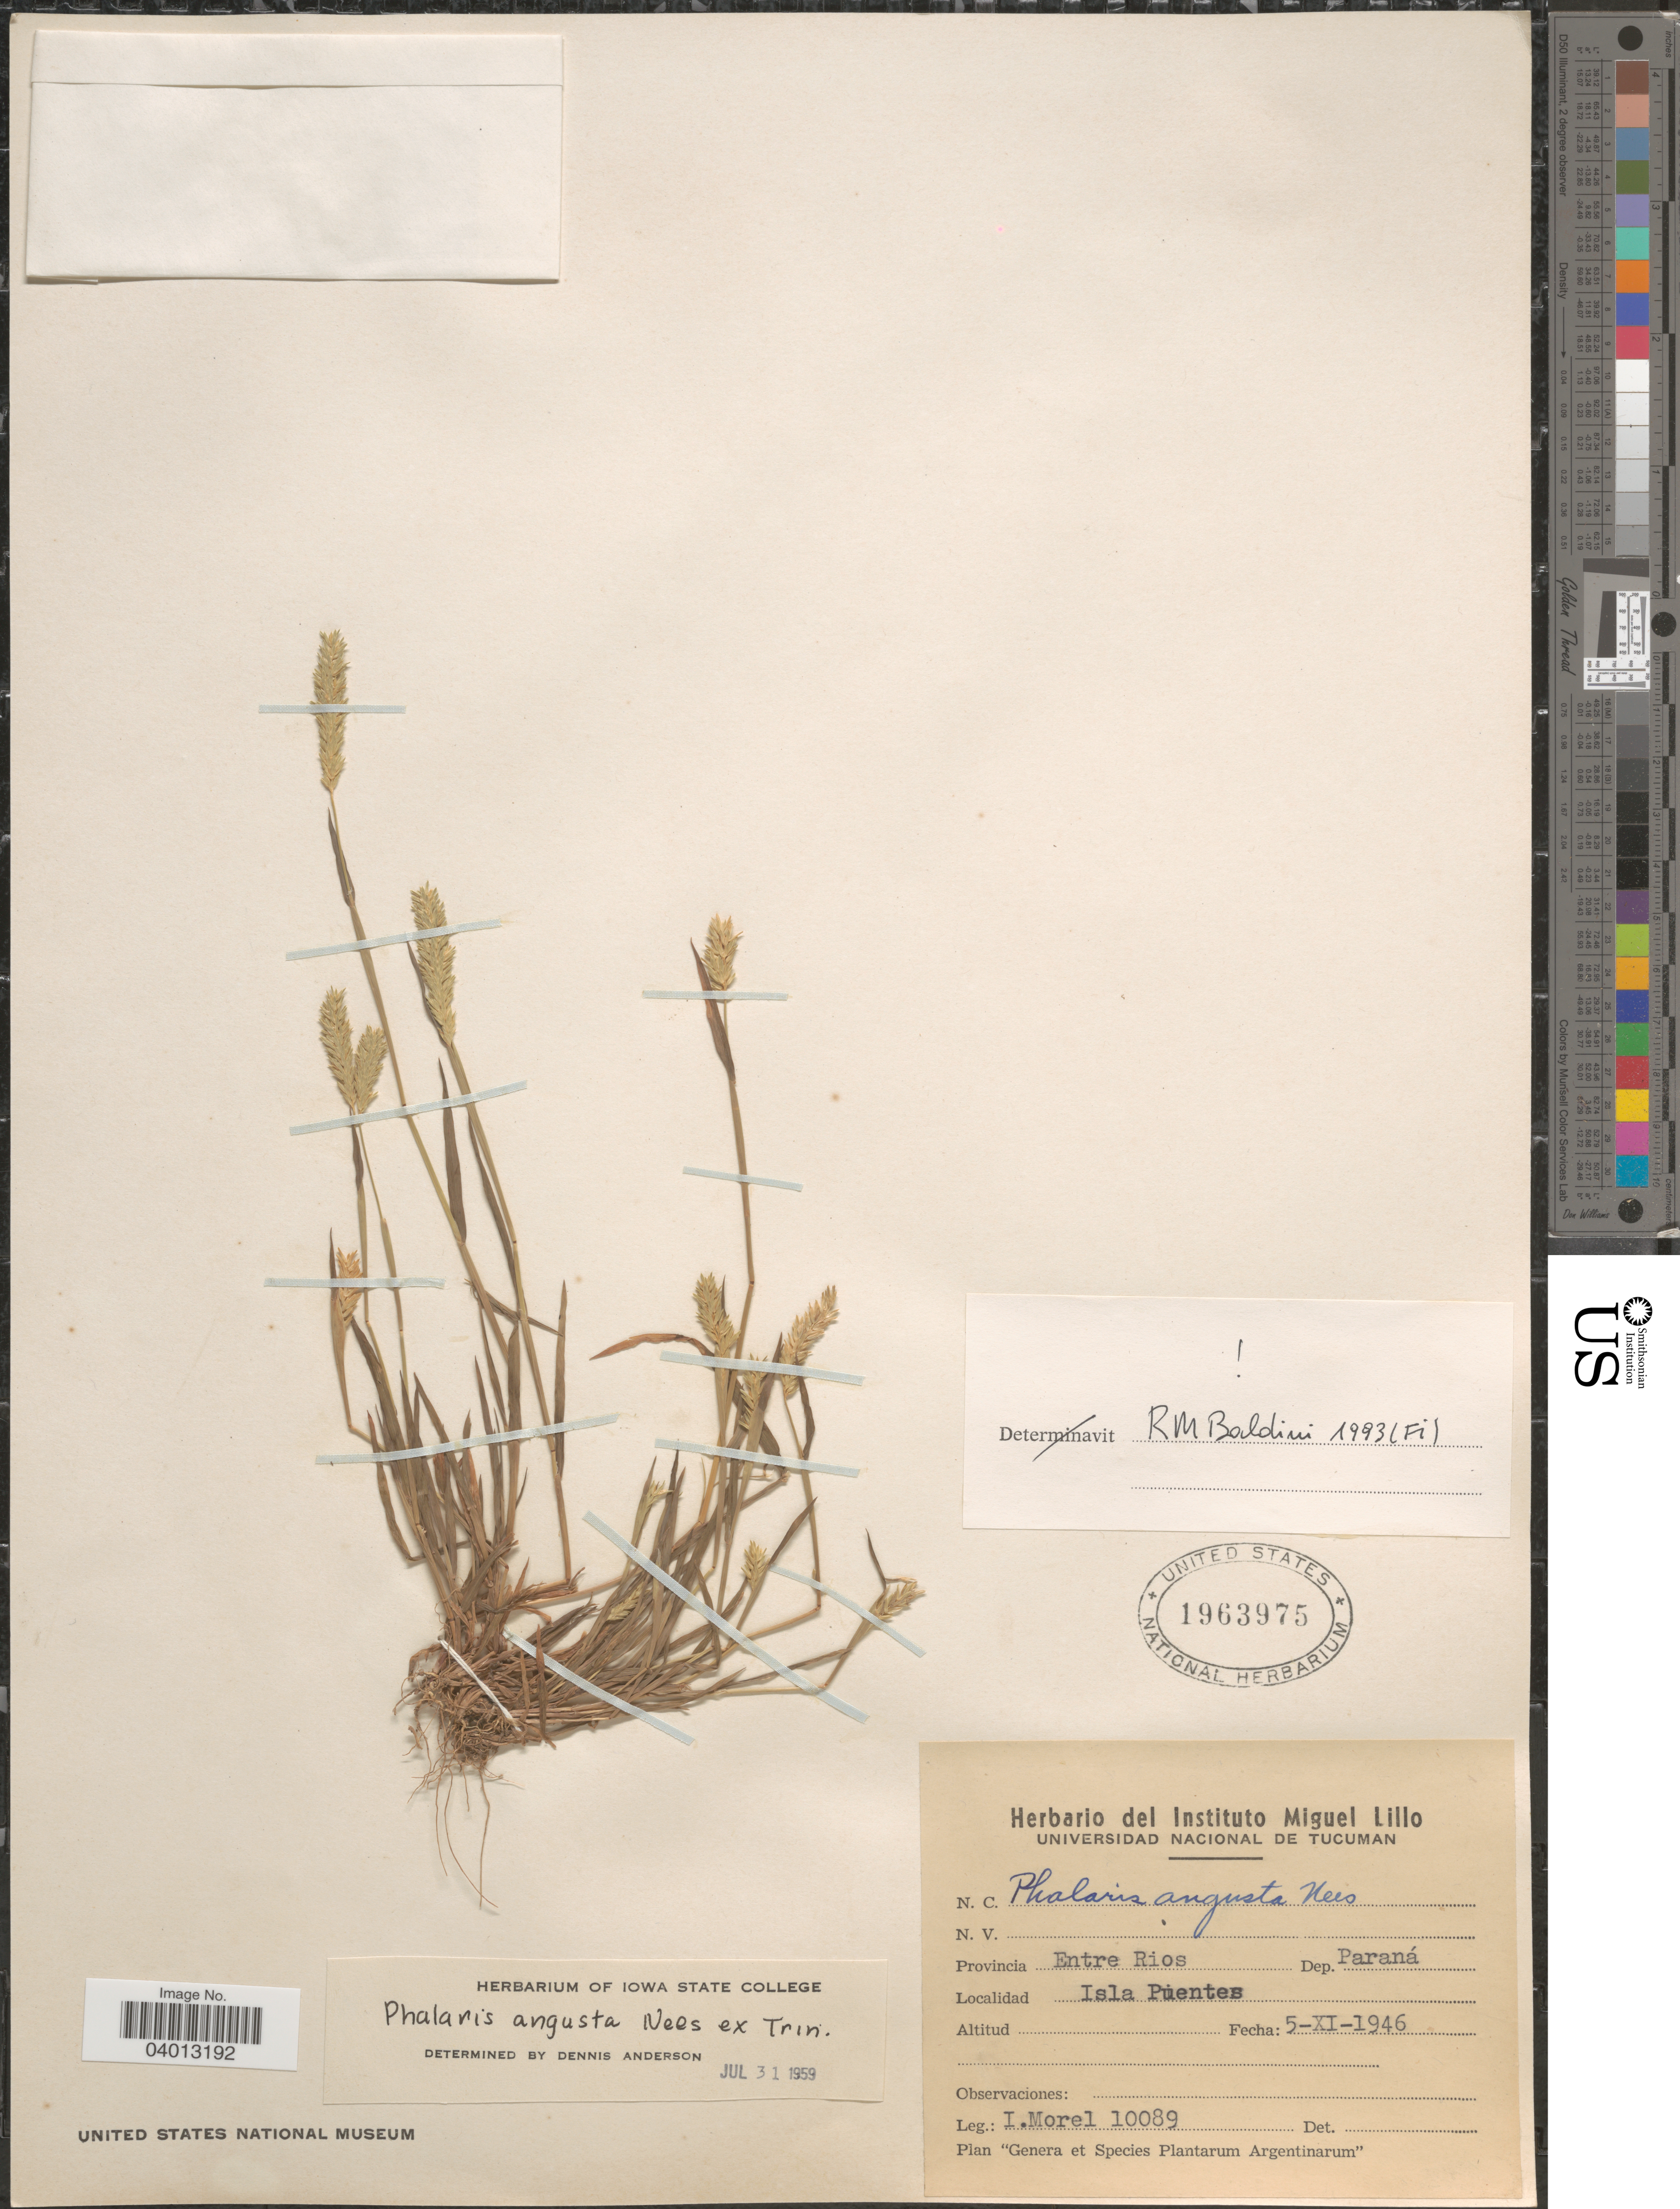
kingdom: Plantae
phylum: Tracheophyta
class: Liliopsida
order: Poales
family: Poaceae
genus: Phalaris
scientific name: Phalaris angusta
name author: Nees ex Trin.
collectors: I. Morel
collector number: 10089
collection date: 1946-11-05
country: Argentina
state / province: Entre Rios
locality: Dep. Parana. Isla Puentes.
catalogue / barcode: US 1963975